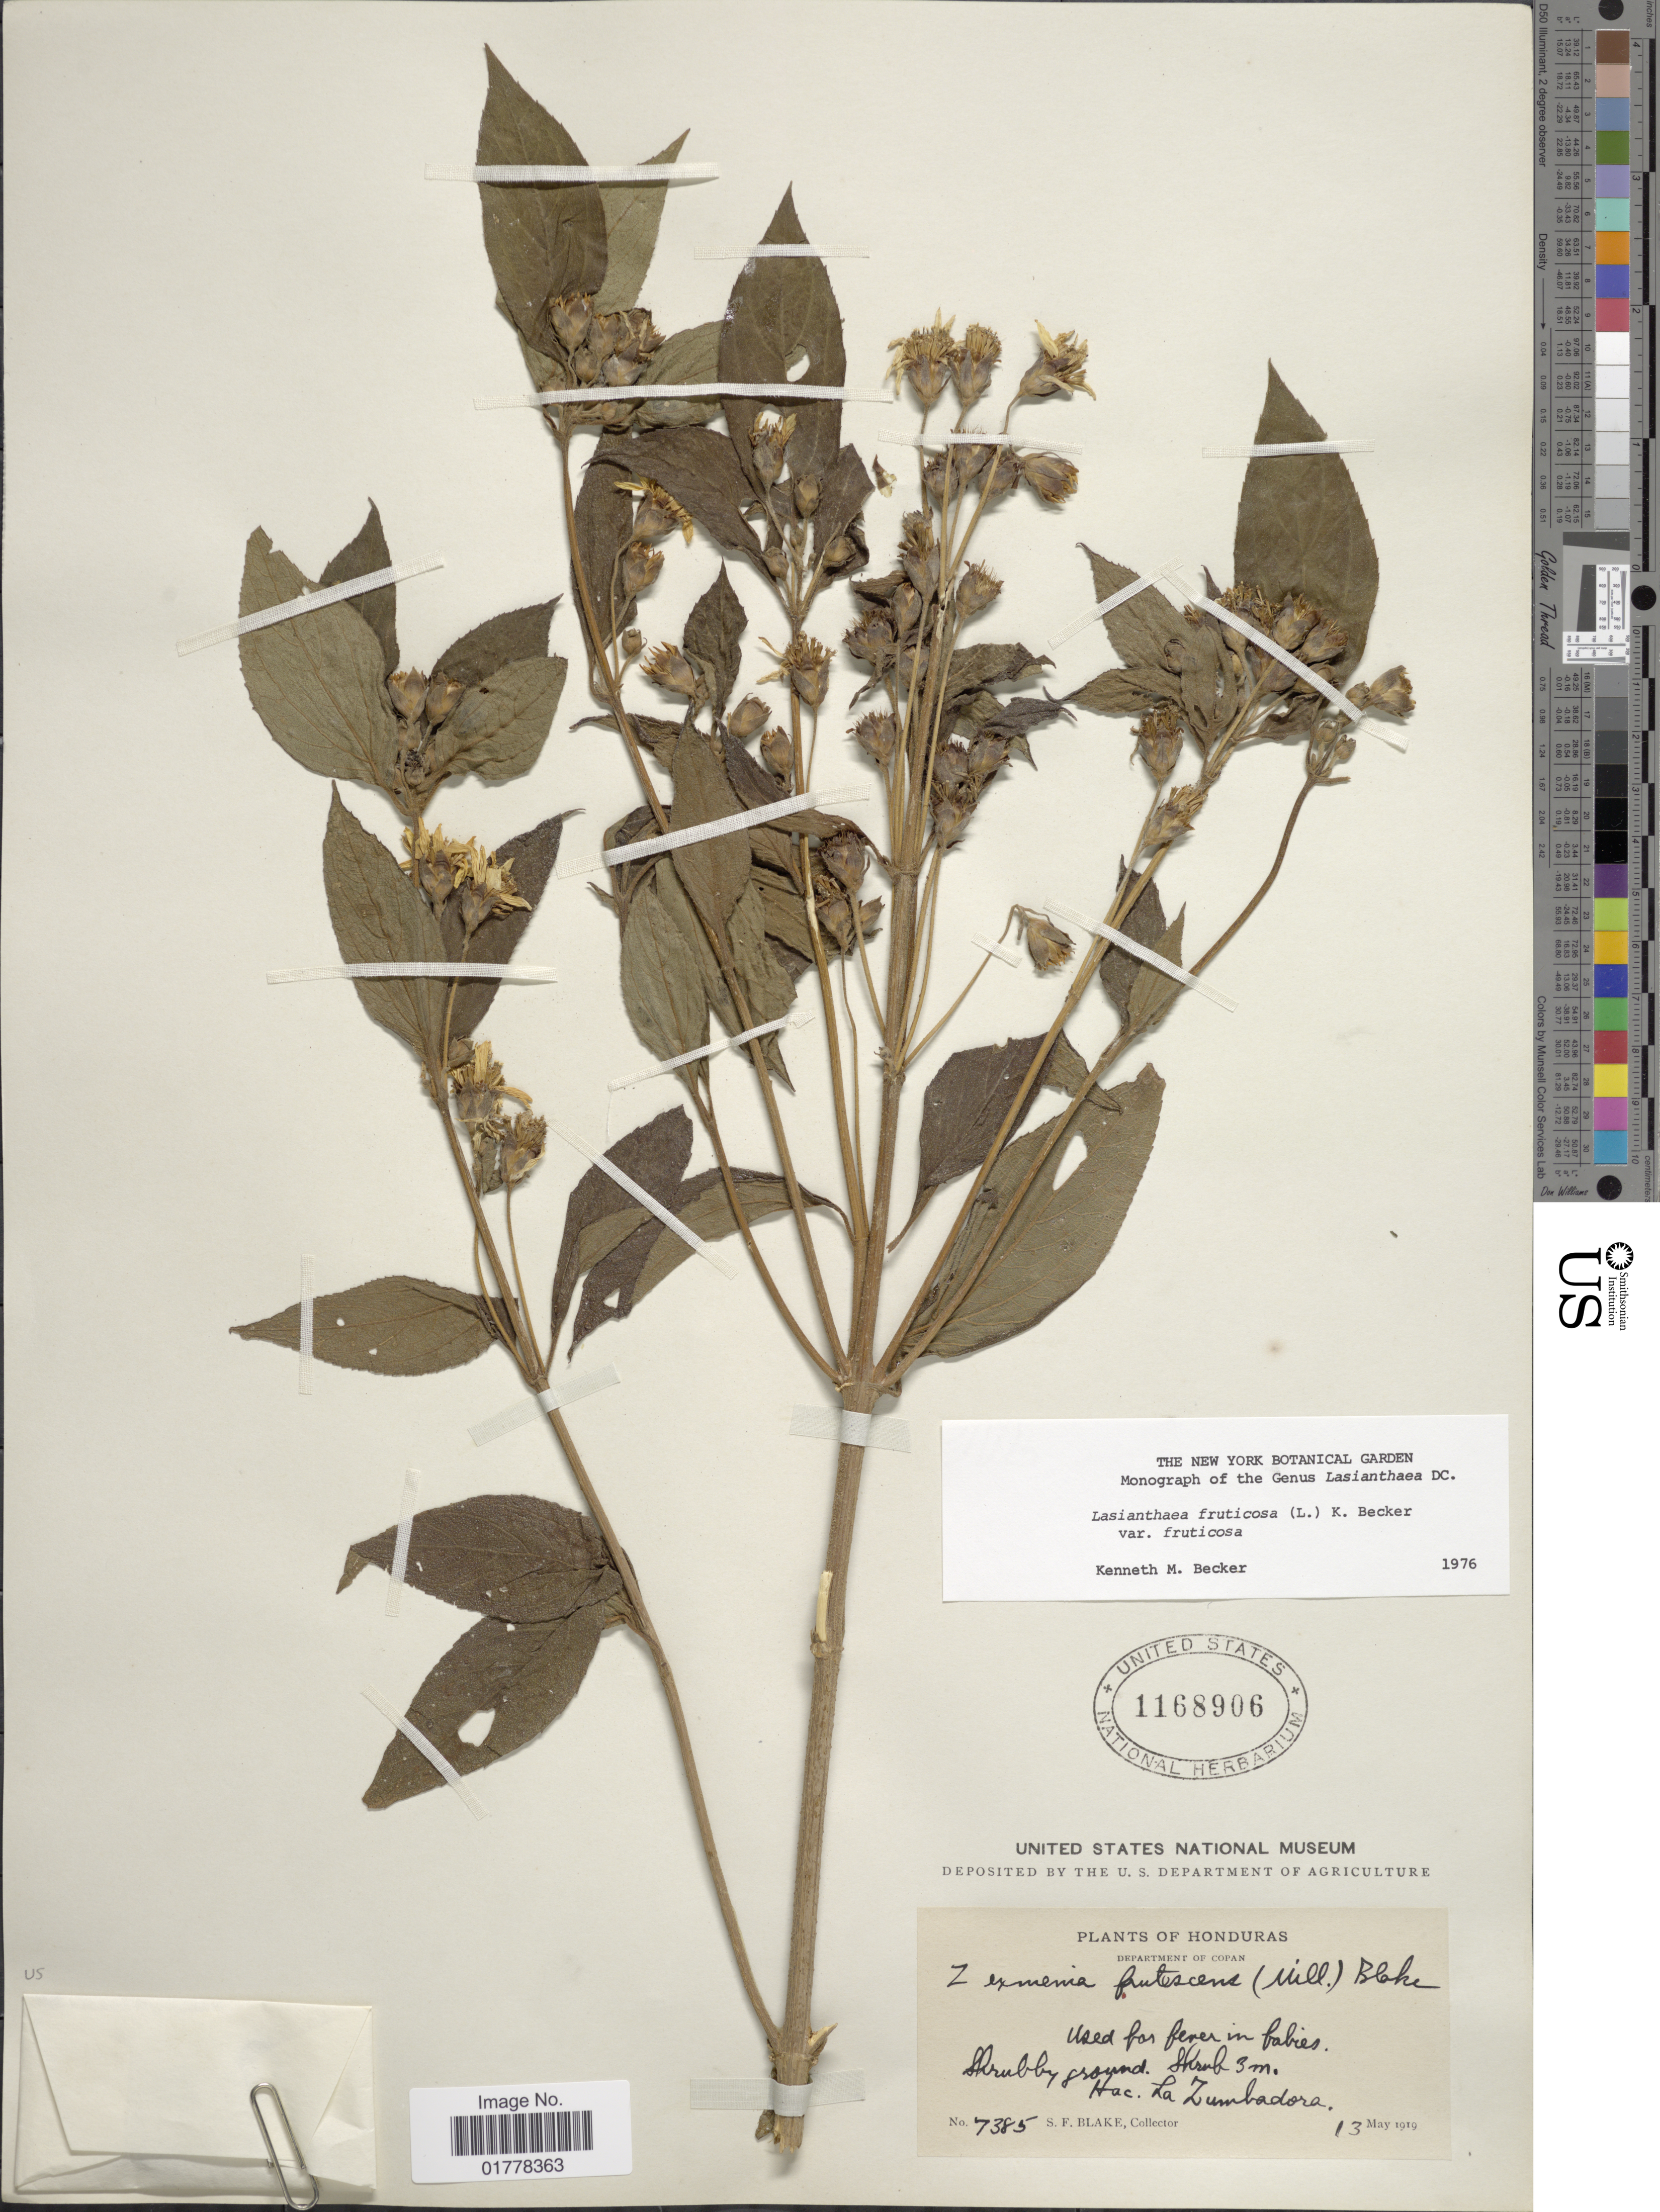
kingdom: Plantae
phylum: Tracheophyta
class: Magnoliopsida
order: Asterales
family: Asteraceae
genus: Lasianthaea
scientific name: Lasianthaea fruticosa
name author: (L.) K.M. Becker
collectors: S. Blake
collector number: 7385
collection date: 1919-05-13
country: Honduras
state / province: Copán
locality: Department of Copan. Hac. La Zumbadora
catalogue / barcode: US 1168906